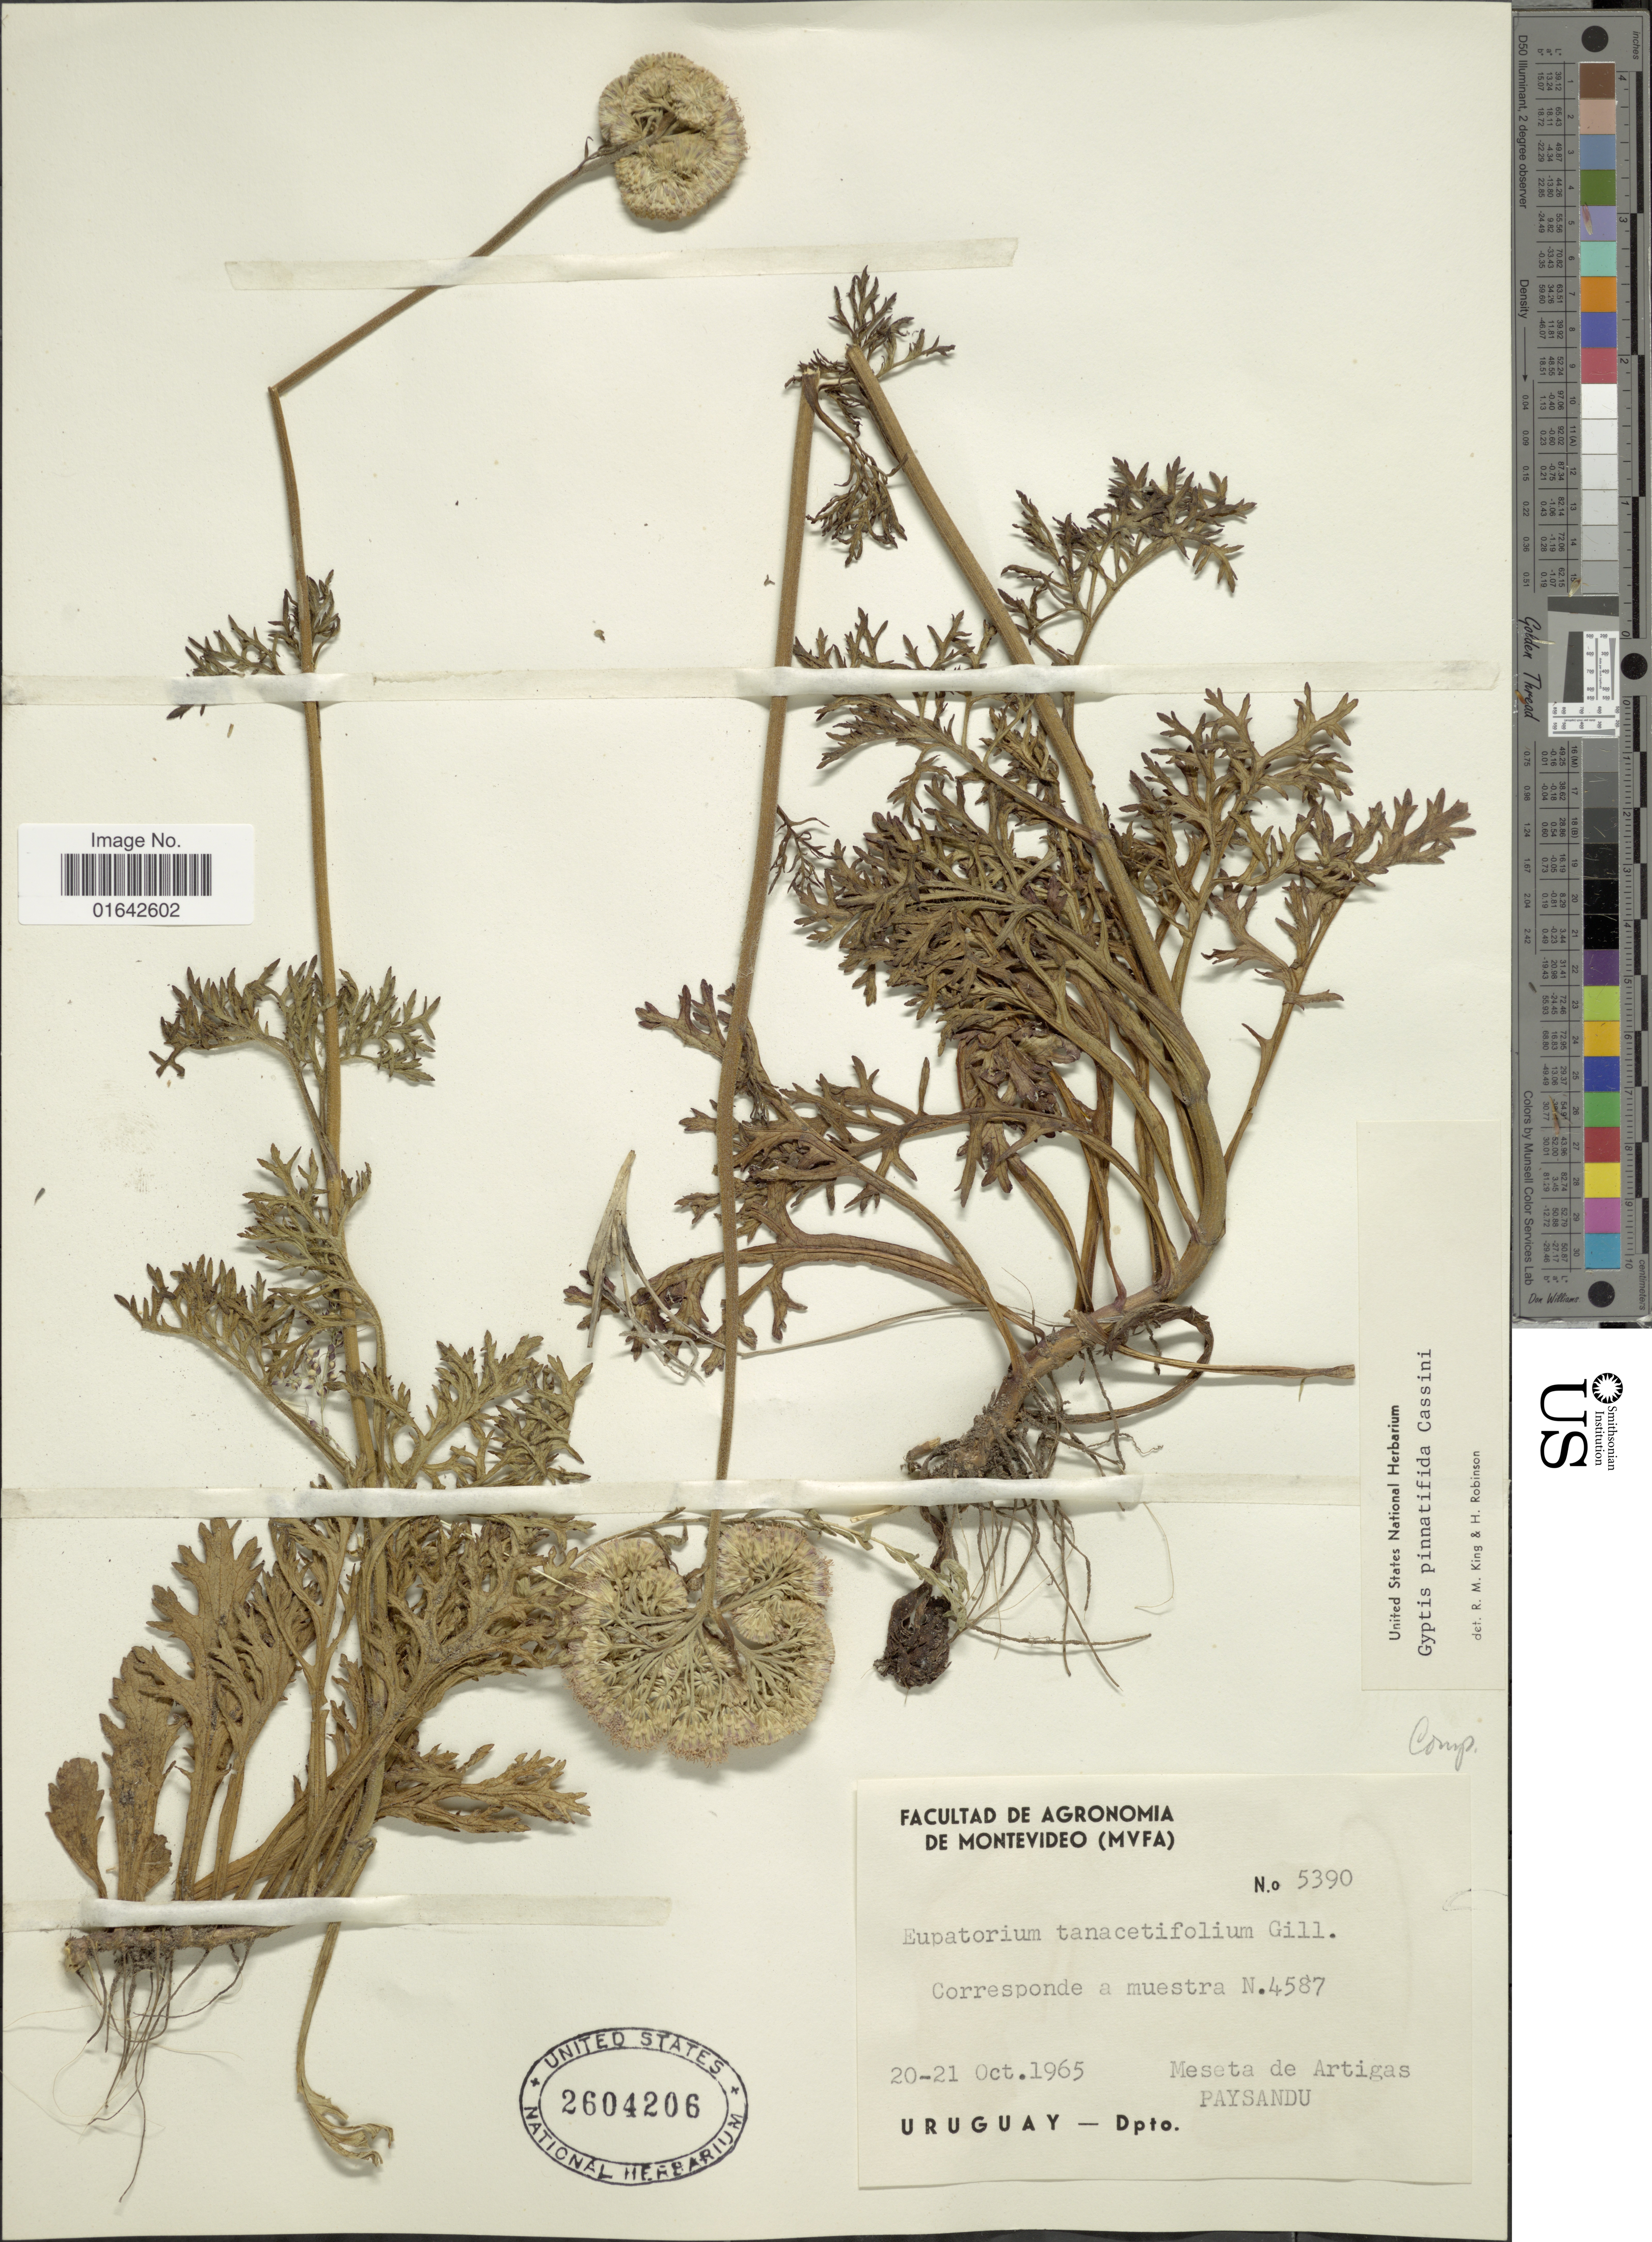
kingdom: Plantae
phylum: Tracheophyta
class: Magnoliopsida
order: Asterales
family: Asteraceae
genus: Gyptis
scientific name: Gyptis pinnatifida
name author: Cass.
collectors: Facultad de Agronomia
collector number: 5390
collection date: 1965-10-20/1965-10-21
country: Uruguay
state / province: Paysandu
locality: Meseta de Artigas, Paysandu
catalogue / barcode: US 2604206